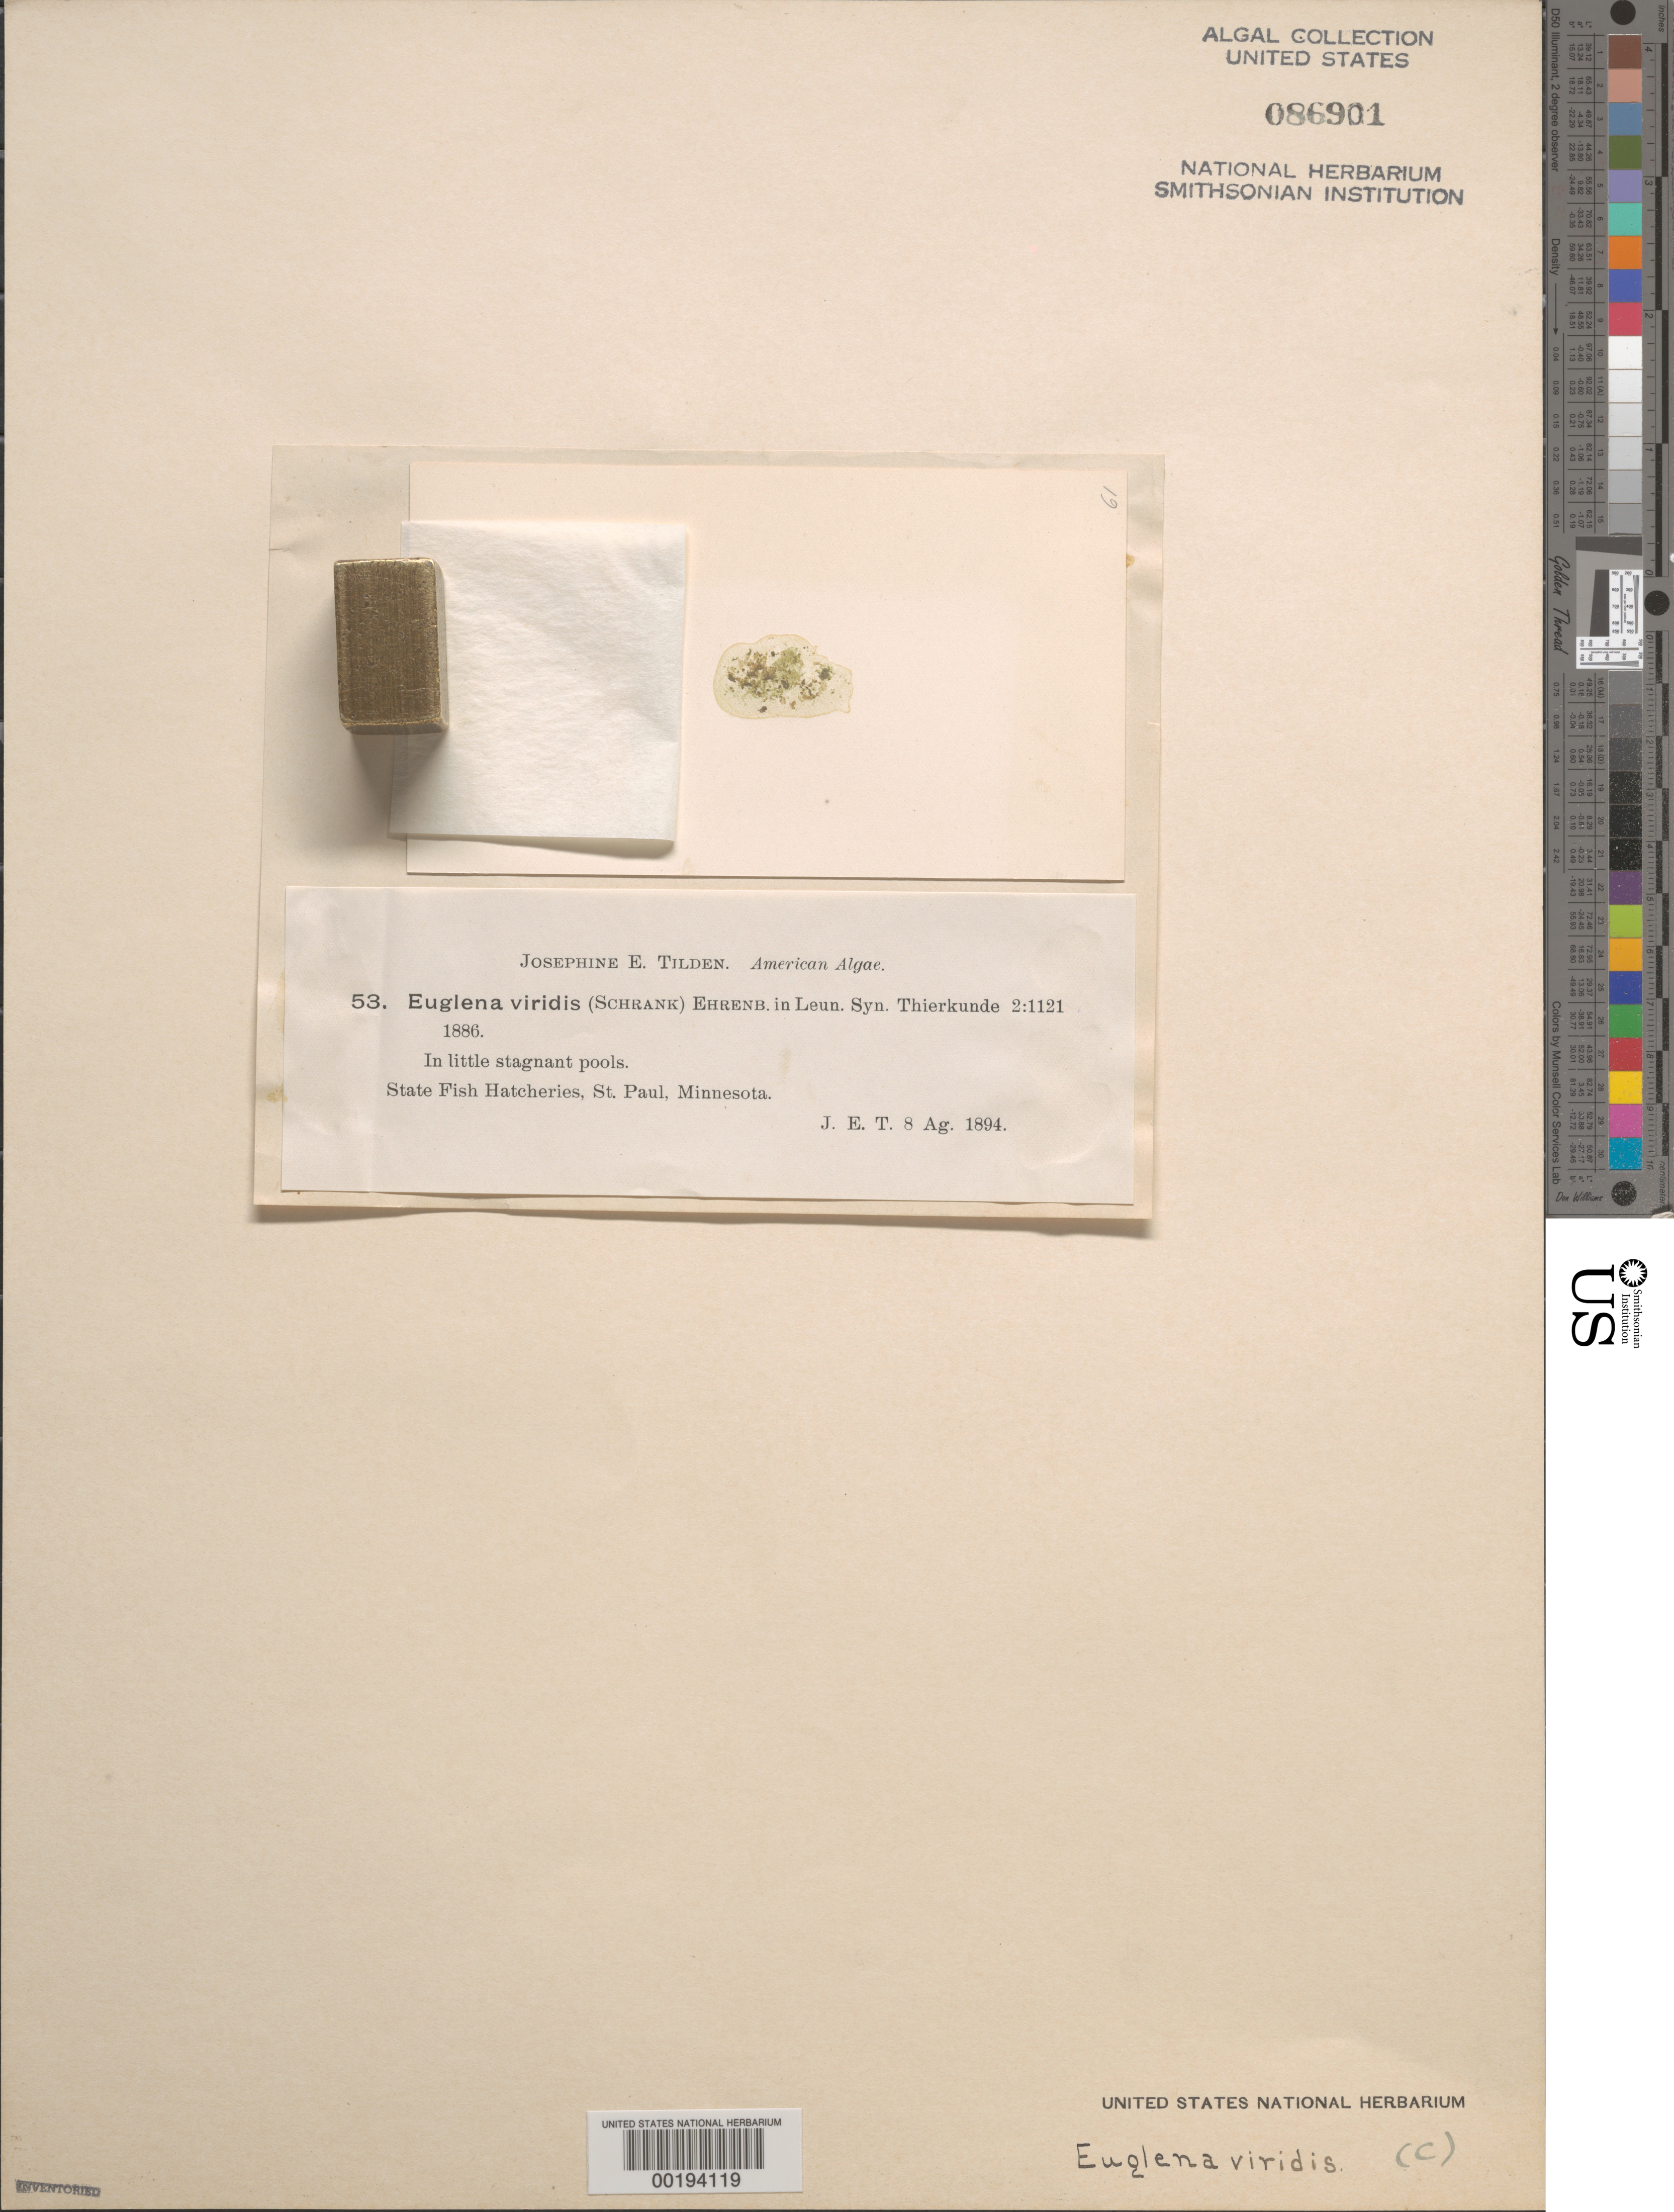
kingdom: Protozoa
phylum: Euglenozoa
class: Euglenoidea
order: Euglenida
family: Euglenaceae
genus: Euglena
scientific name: Euglena viridis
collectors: J. E. Tilden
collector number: JET 53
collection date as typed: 08 Aug 1894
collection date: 1894-08-08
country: United States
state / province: Minnesota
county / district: Ramsey County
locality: St. Paul, State Fish Hatcheries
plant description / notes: Tilden, American Algae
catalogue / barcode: US 86901